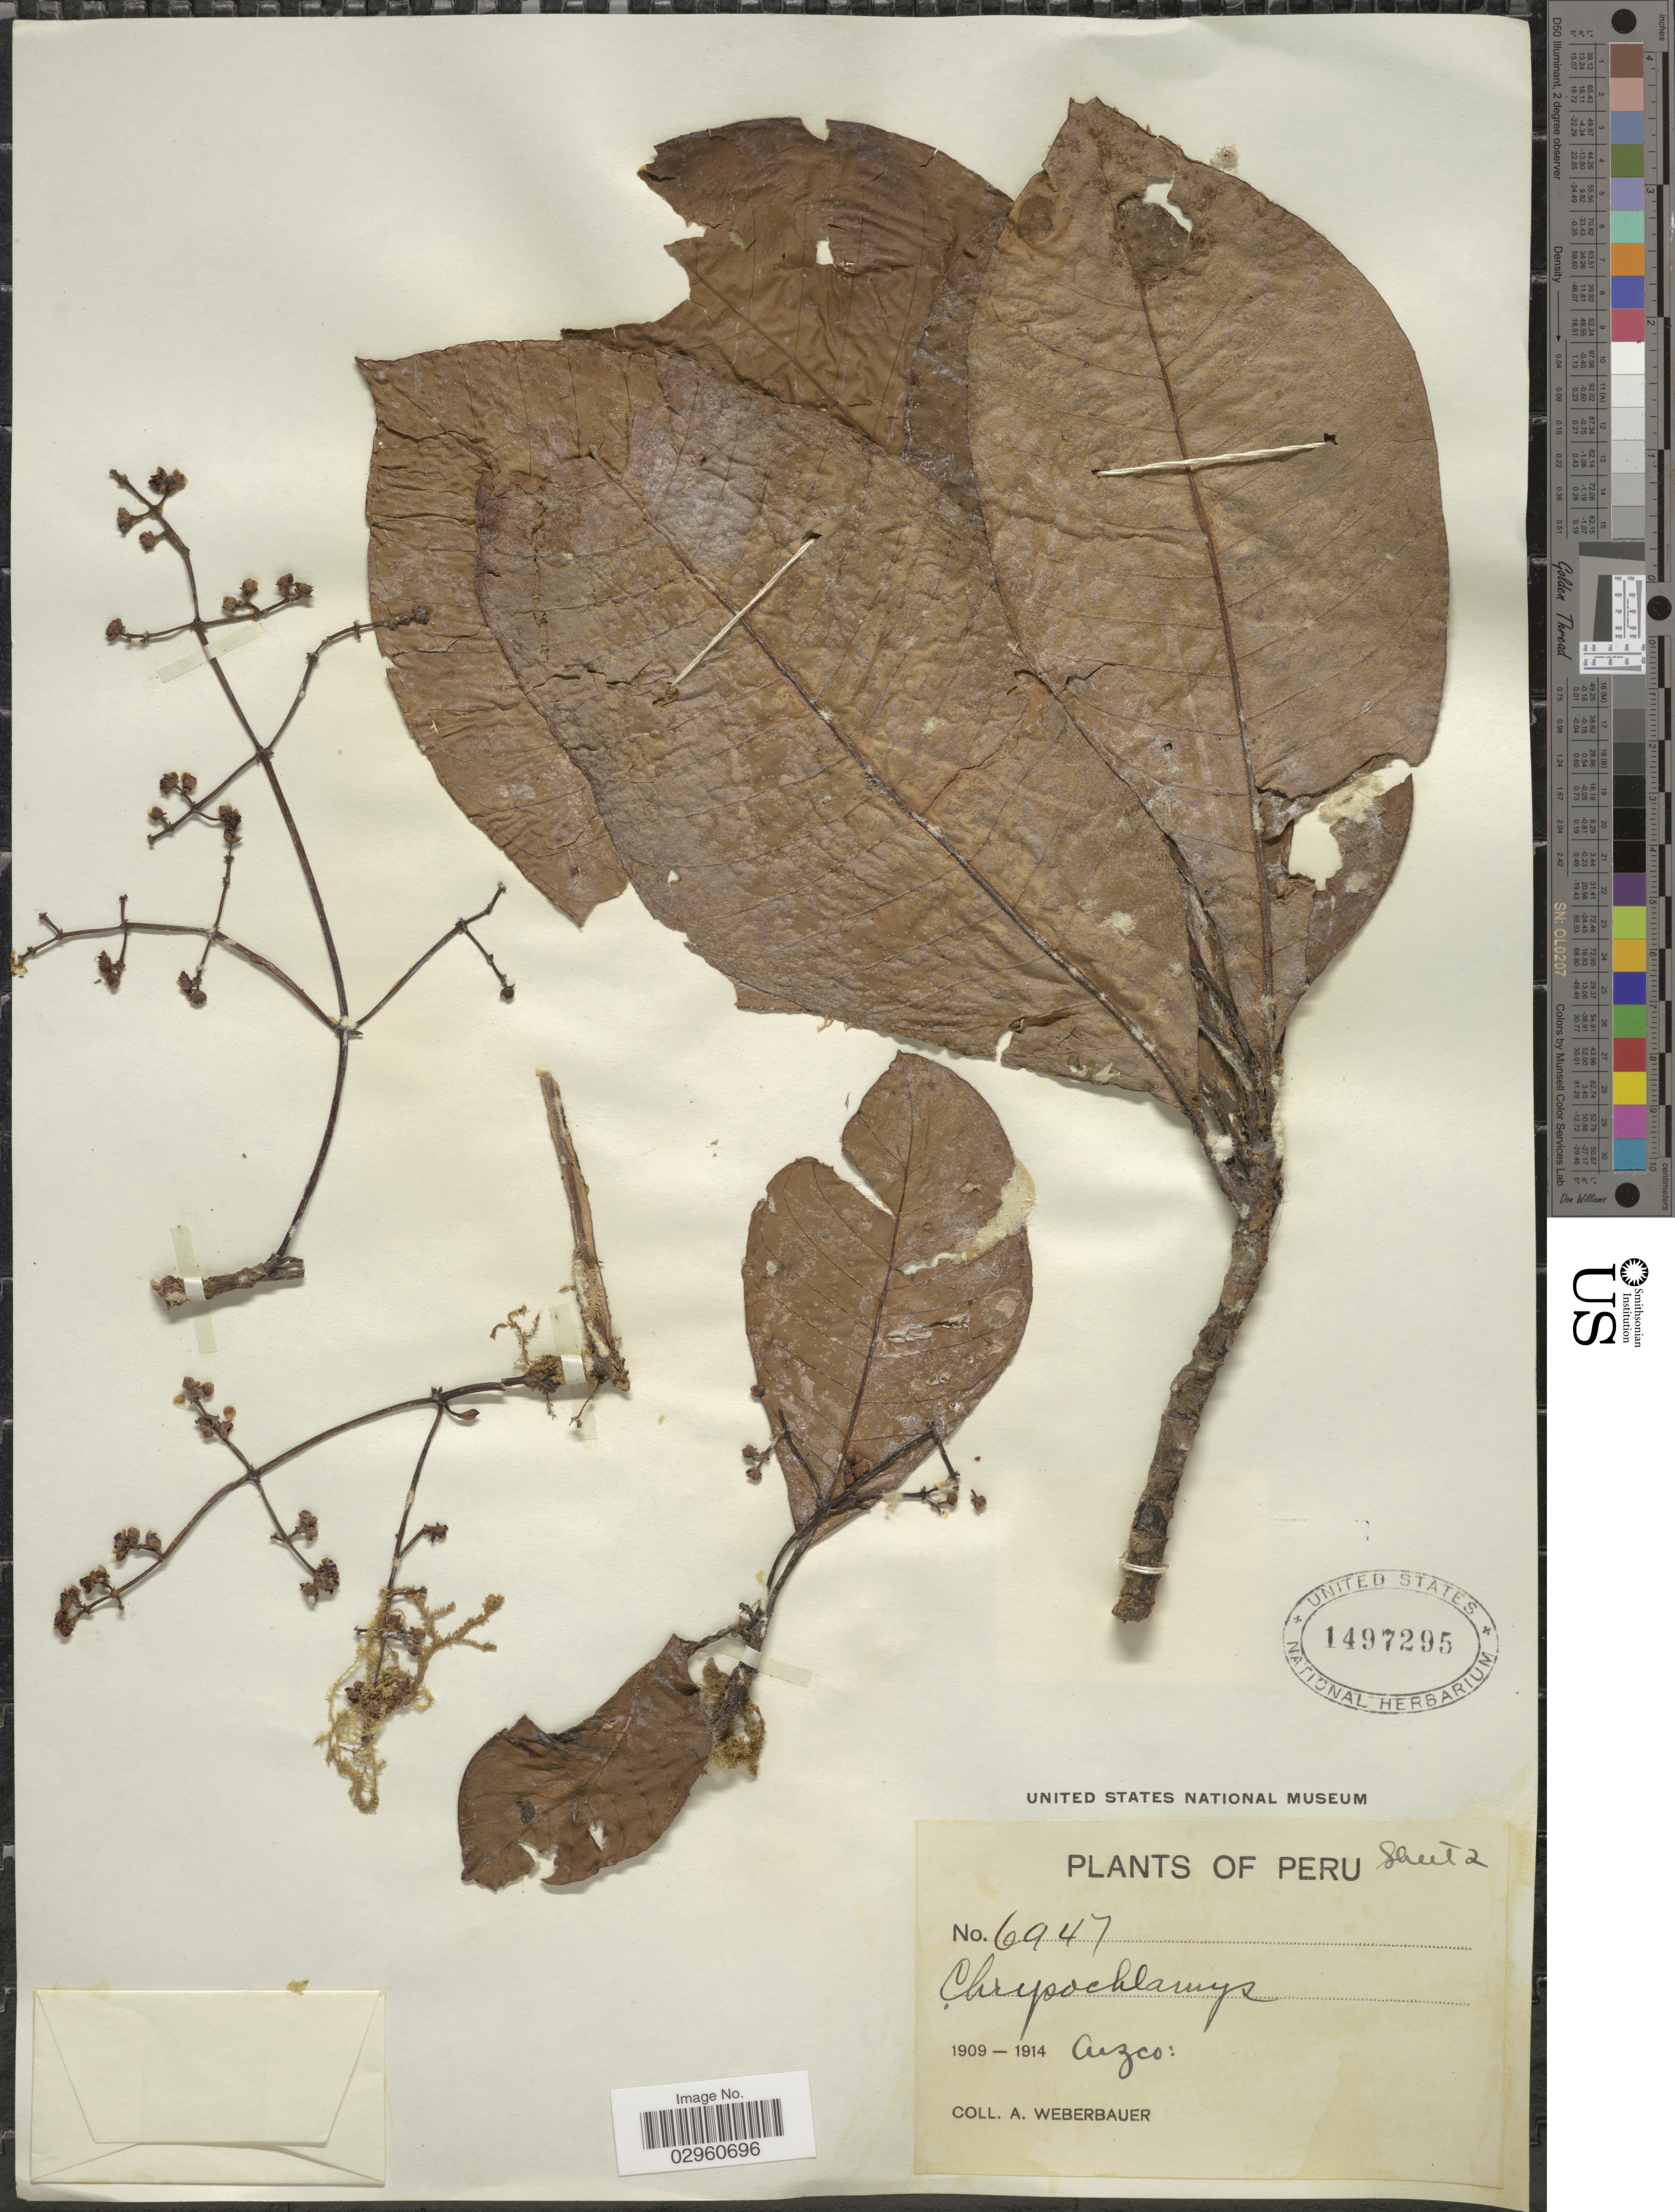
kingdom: Plantae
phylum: Tracheophyta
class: Magnoliopsida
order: Malpighiales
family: Clusiaceae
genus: Chrysochlamys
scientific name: Chrysochlamys sp.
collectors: A. Weberbauer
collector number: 6947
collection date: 1909/1914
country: Peru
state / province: Cusco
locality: Cuzco.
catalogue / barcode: US 1497295